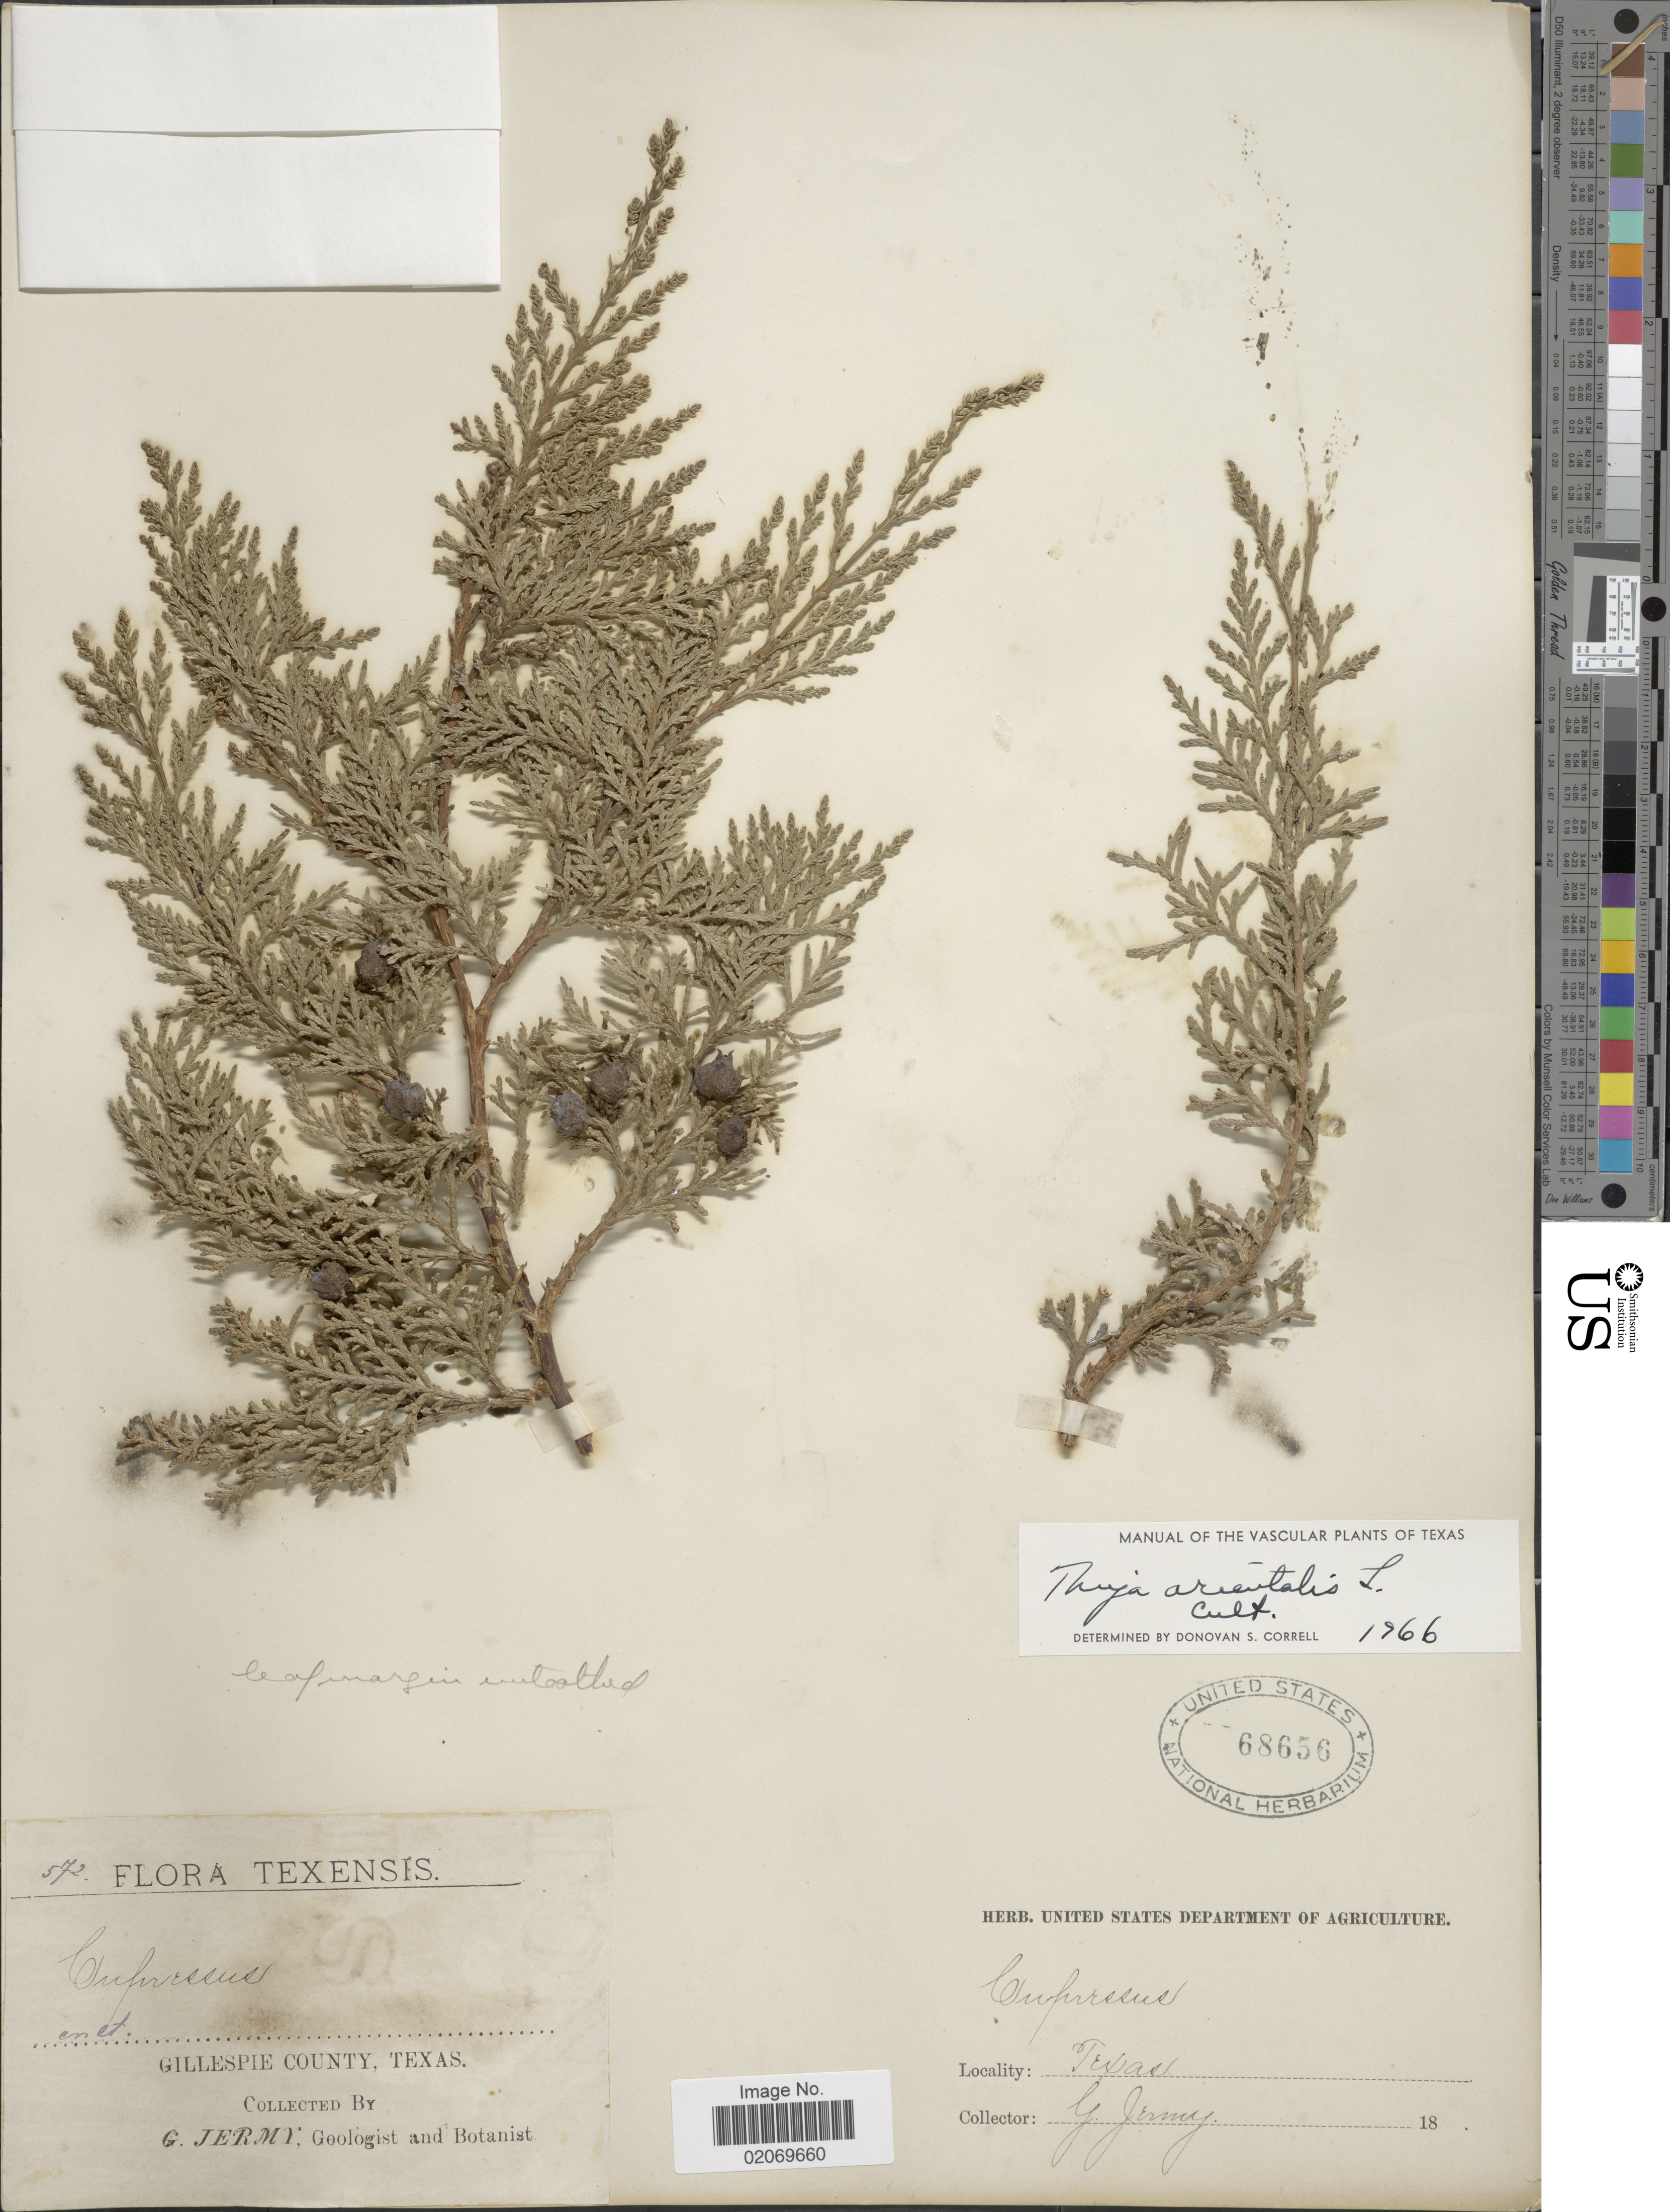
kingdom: Plantae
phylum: Tracheophyta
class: Pinopsida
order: Pinales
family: Cupressaceae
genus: Thuja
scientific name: Thuja orientalis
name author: L.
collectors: G. Jermy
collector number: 572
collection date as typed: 18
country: United States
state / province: Texas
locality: Gillespie County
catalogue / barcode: US 68656